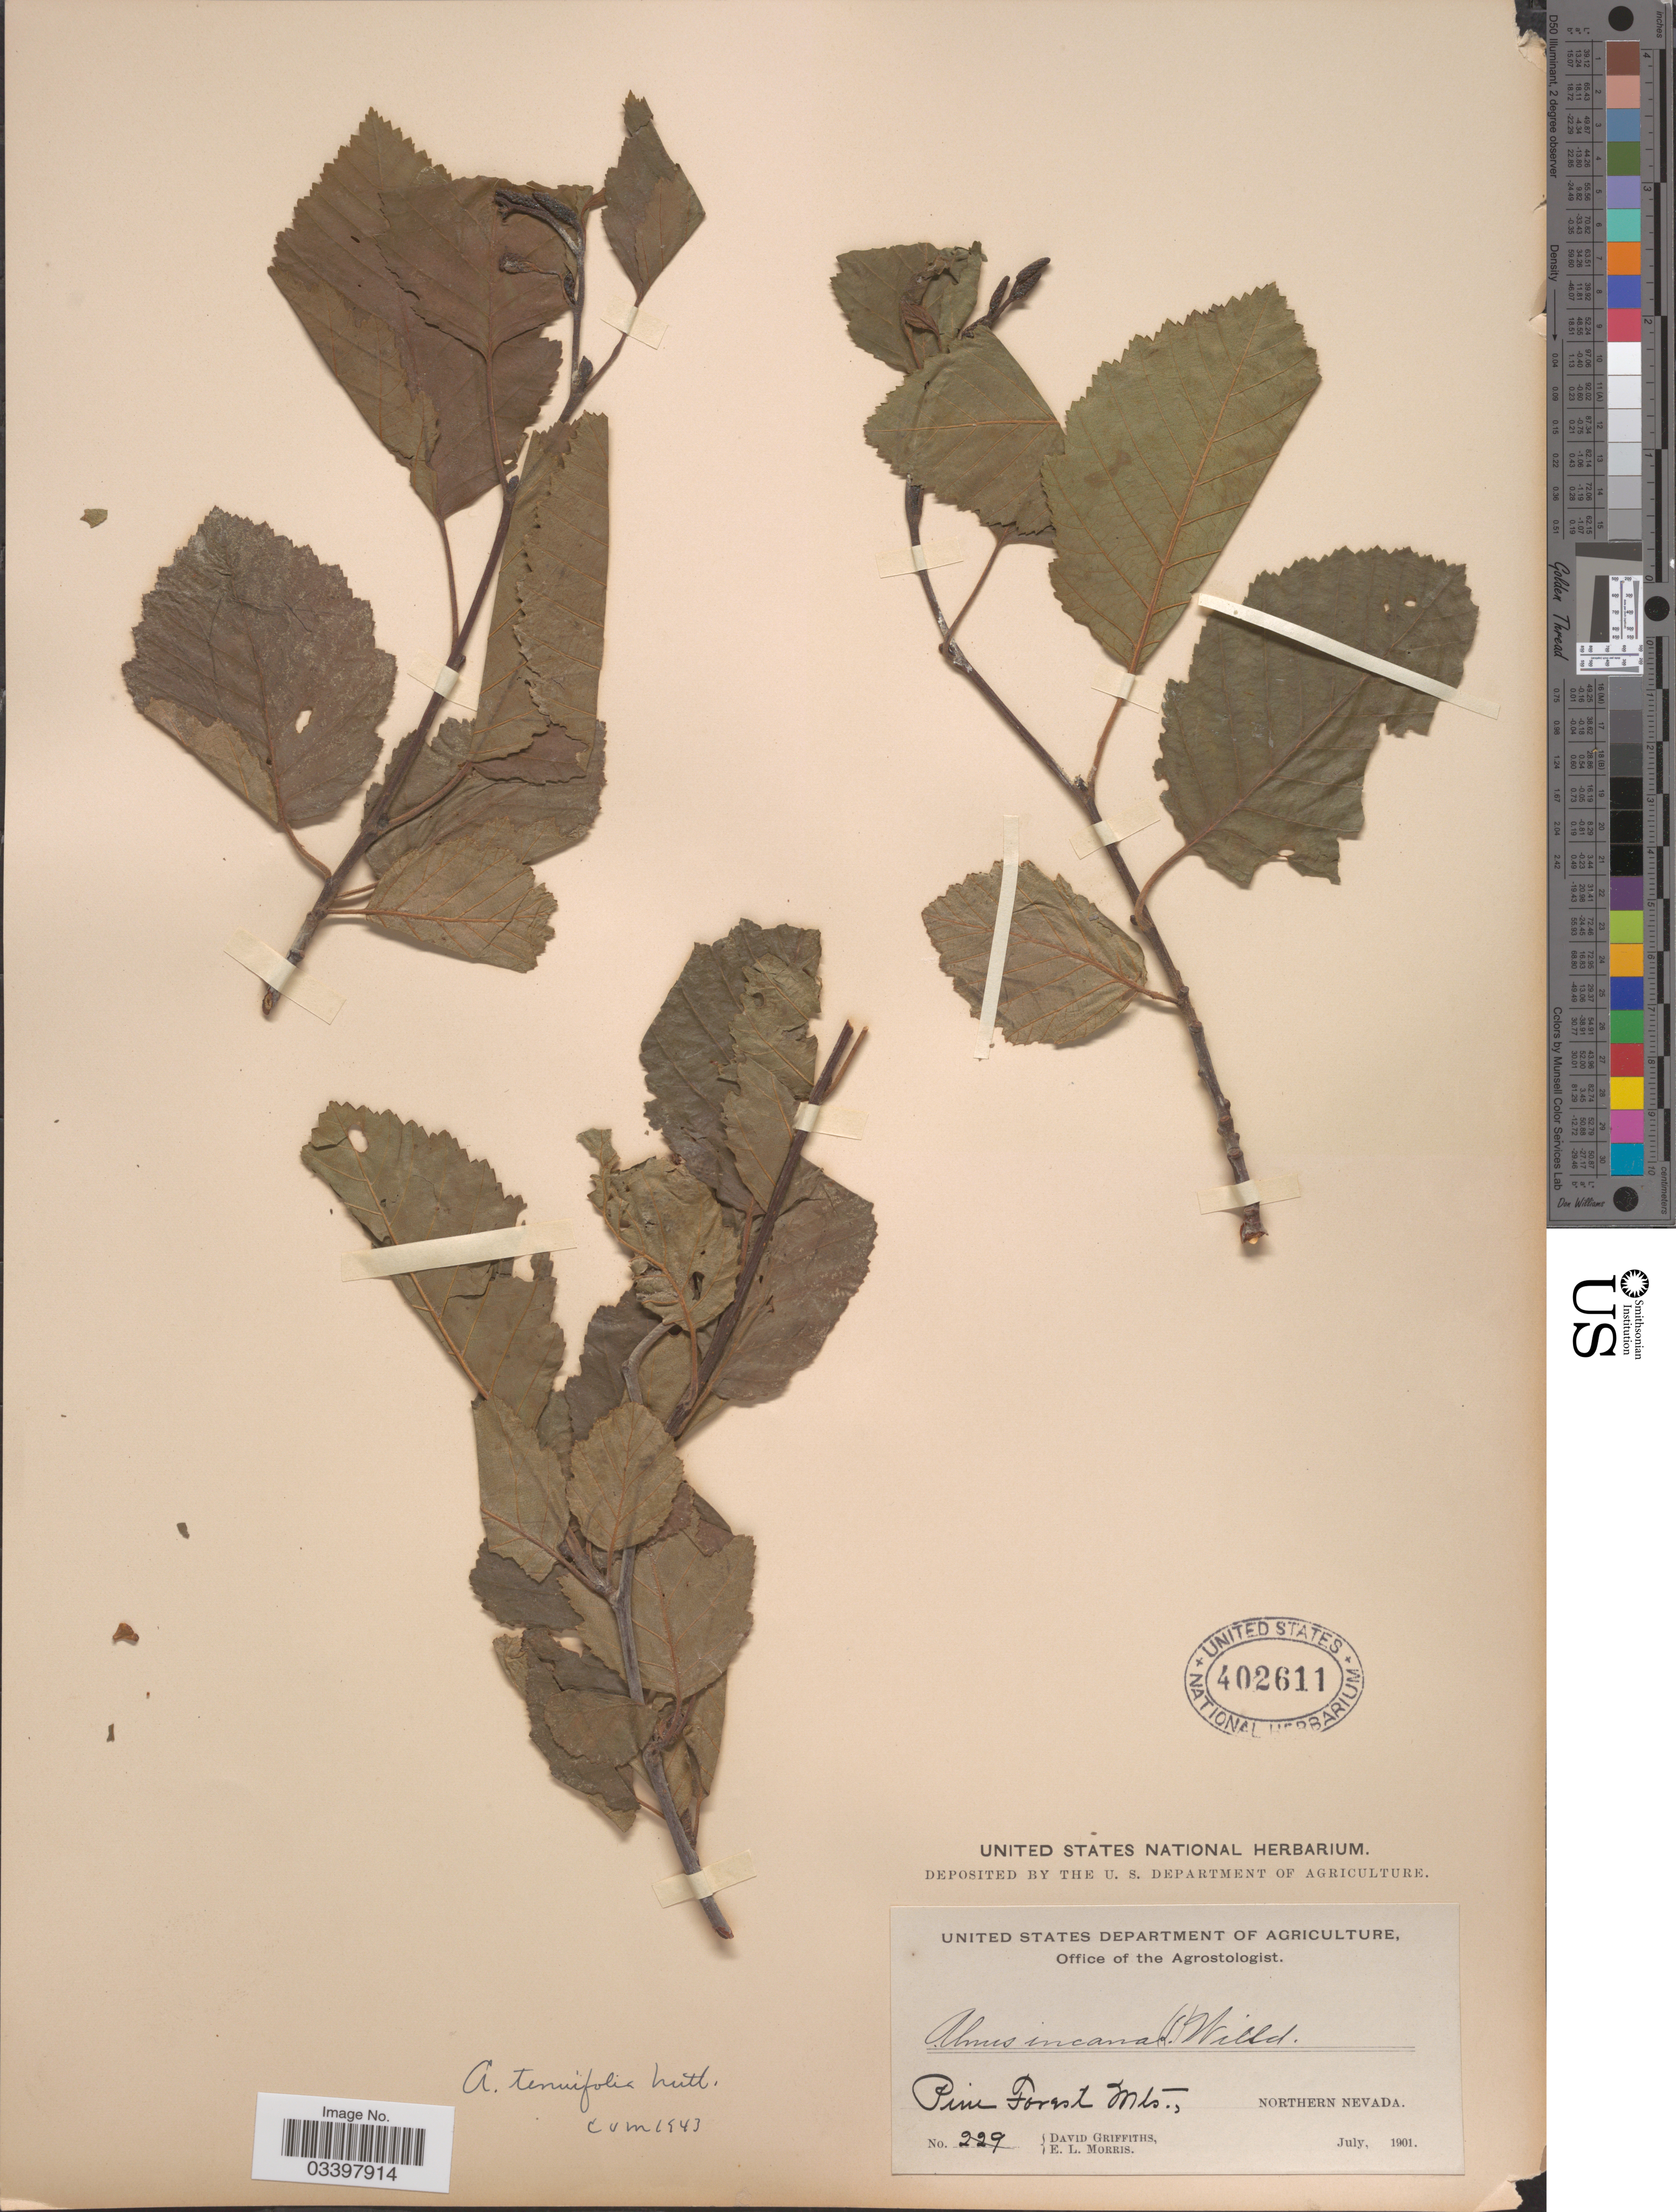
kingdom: Plantae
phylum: Tracheophyta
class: Magnoliopsida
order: Fagales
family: Betulaceae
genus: Alnus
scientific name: Alnus tenuifolia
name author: Nutt.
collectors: D. Griffiths & E. Morris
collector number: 229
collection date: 1901-07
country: United States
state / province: Nevada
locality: Pine Forest Mts., Southern Nevada.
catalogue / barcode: US 402611